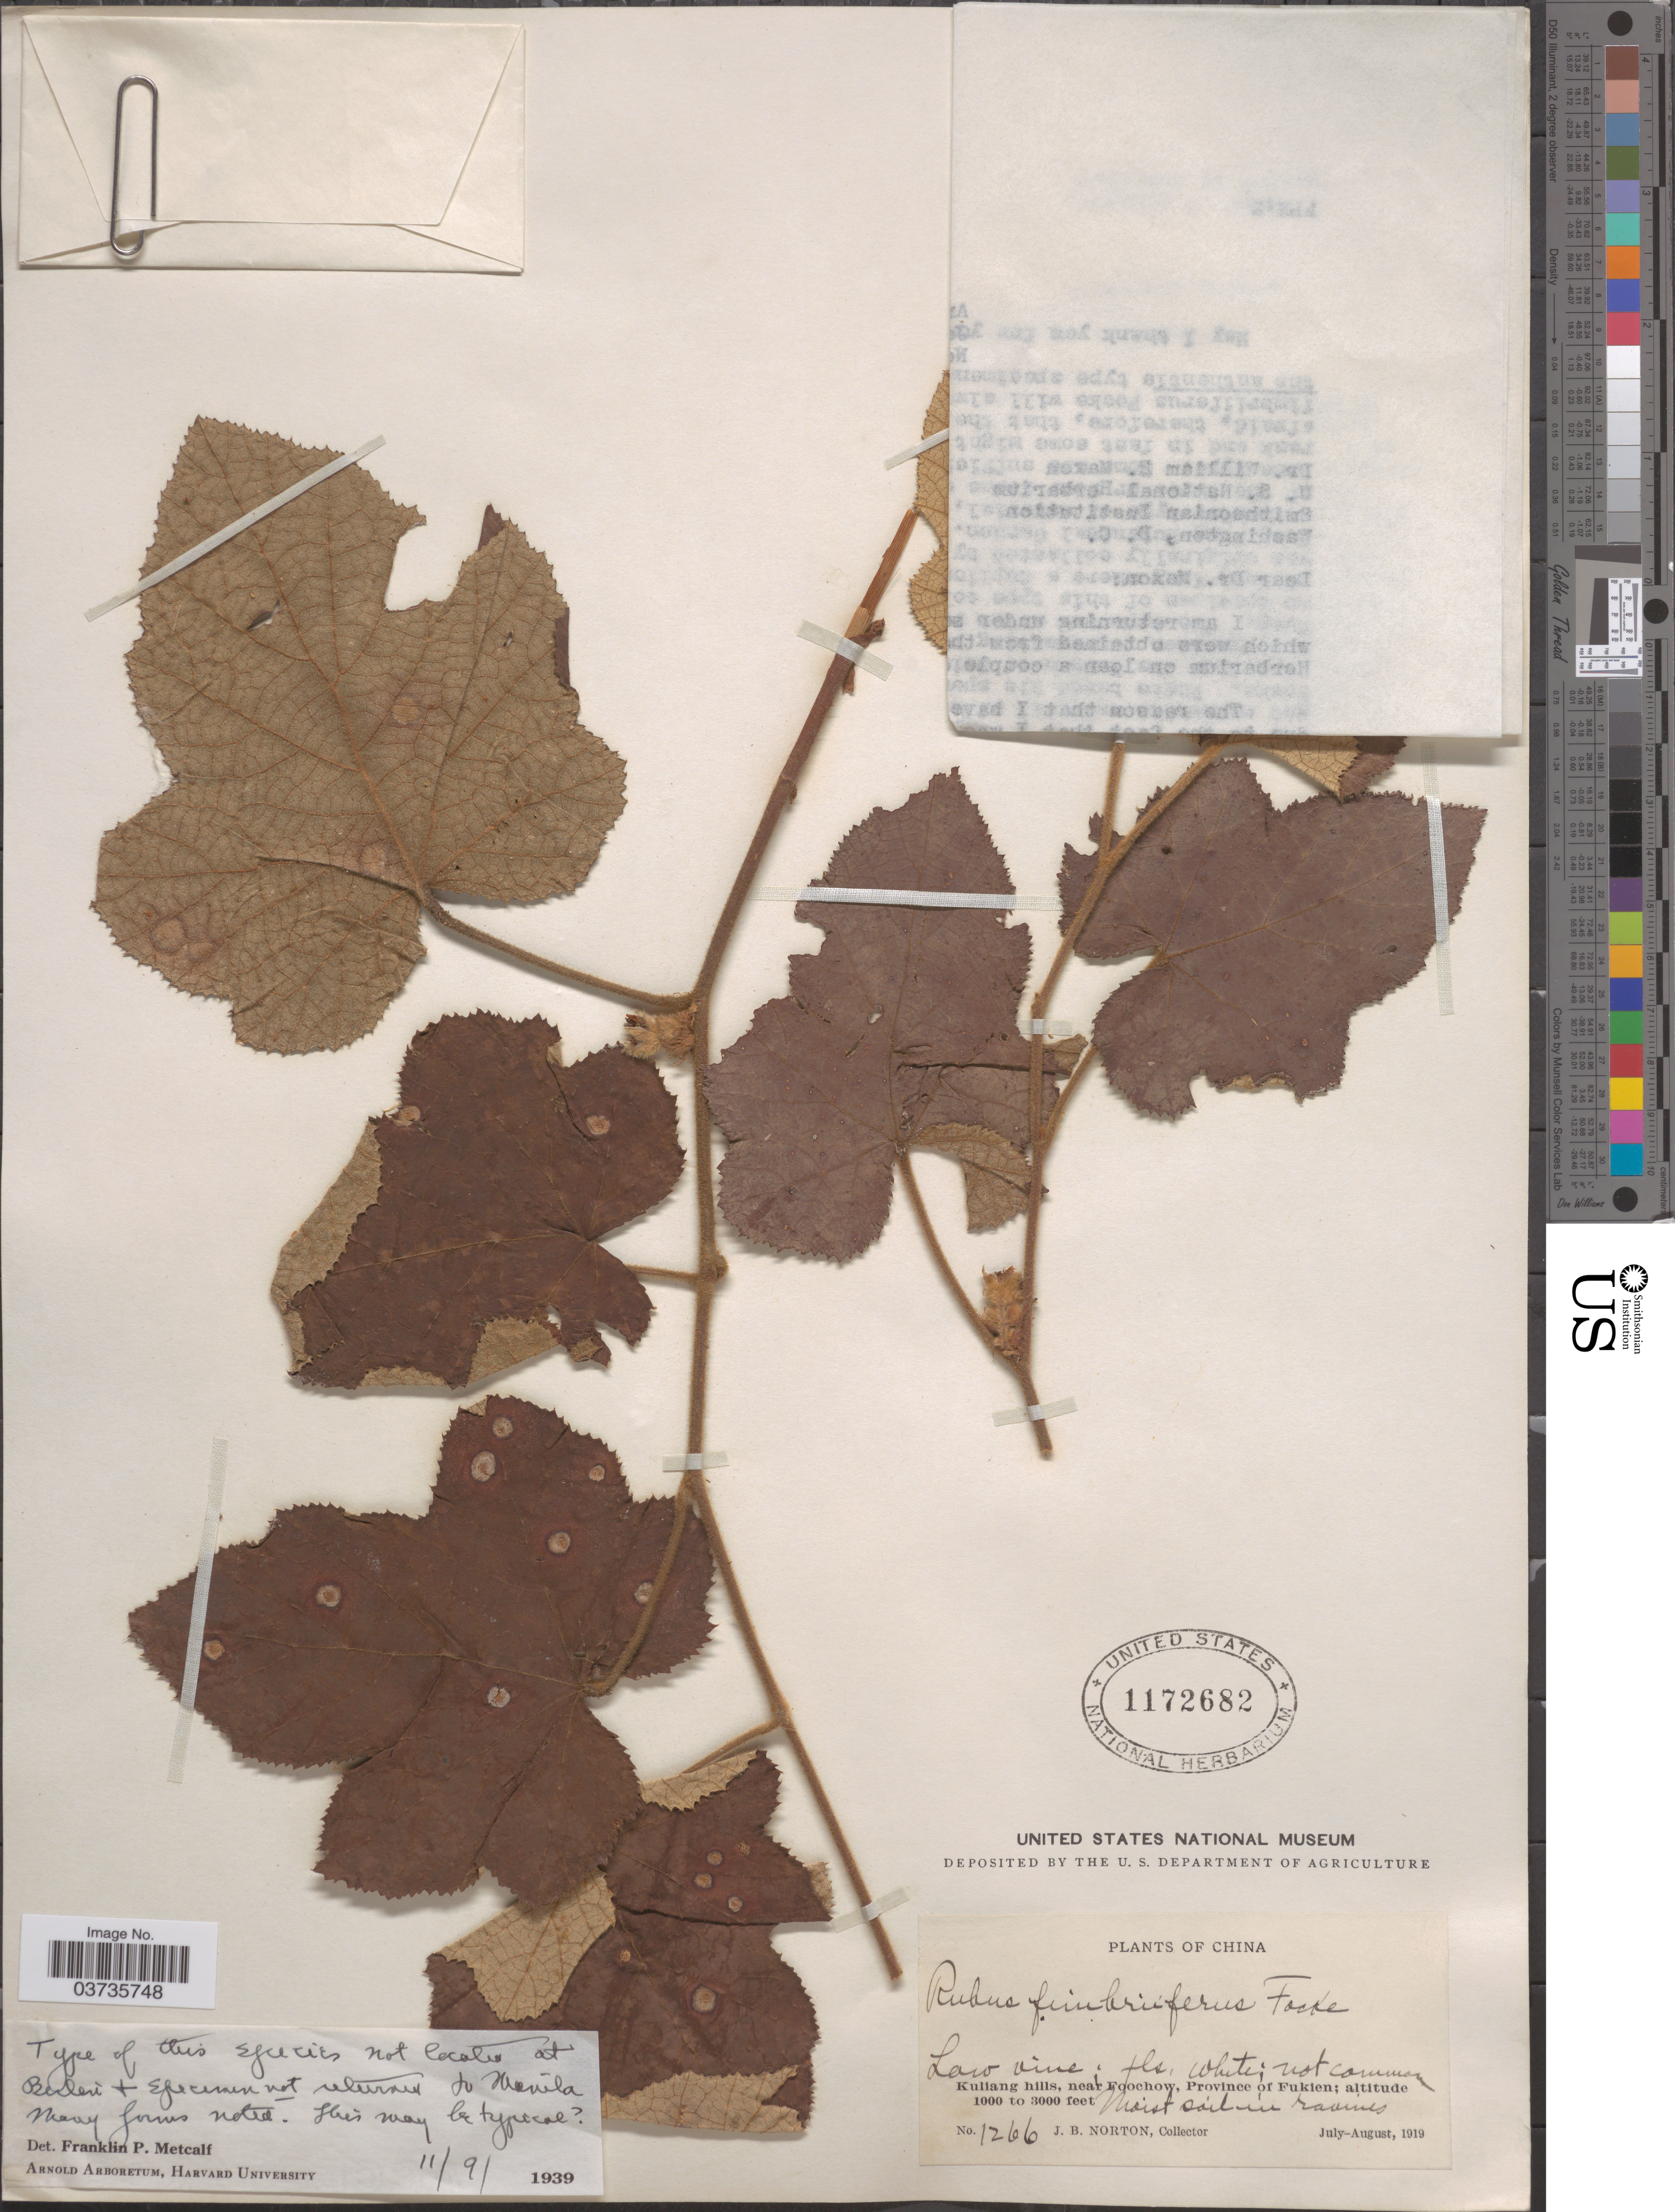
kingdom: Plantae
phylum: Tracheophyta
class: Magnoliopsida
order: Rosales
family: Rosaceae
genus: Rubus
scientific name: Rubus fimbriiferus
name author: Focke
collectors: J. B. Norton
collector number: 1266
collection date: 1919-07/1919-08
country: China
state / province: Fujian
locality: Kuliang hills, near Foochow, Province of Fukien.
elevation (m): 305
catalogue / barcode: US 1172682